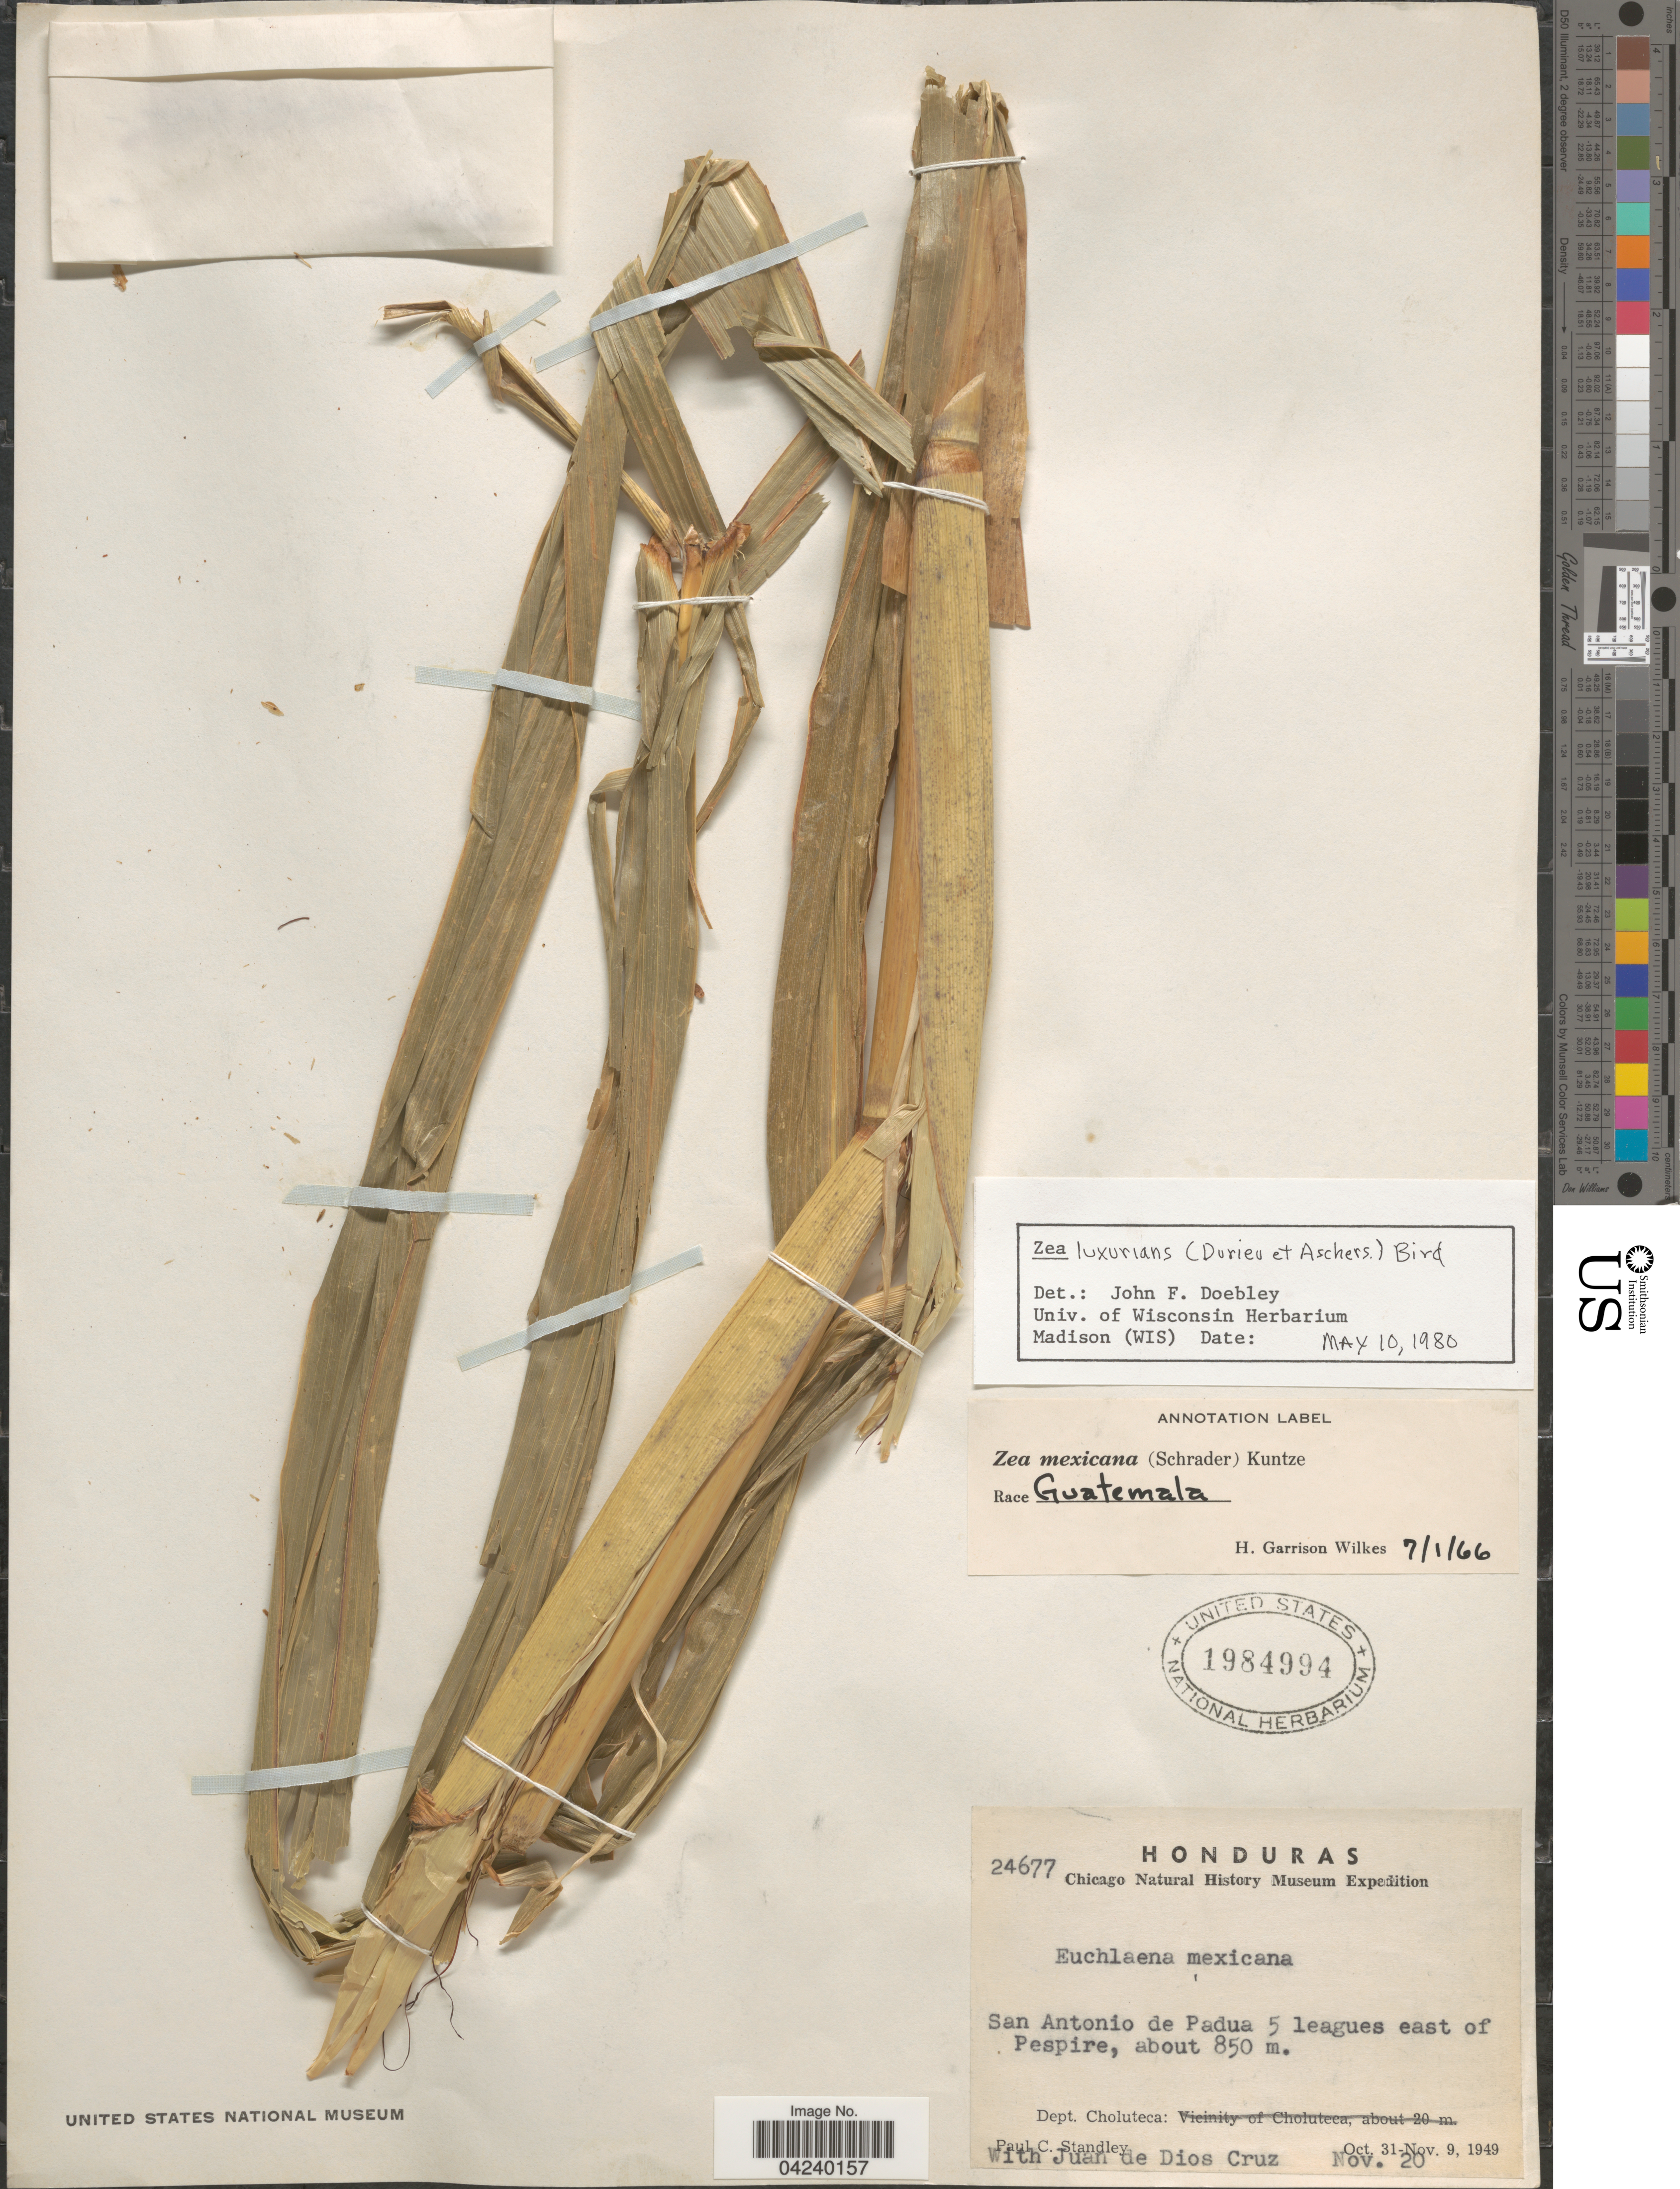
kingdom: Plantae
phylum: Tracheophyta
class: Liliopsida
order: Poales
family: Poaceae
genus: Zea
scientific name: Zea luxurians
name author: (Durieu & Asch.) R.M. Bird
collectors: P. C. Standley & J. De Dios Cruz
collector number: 24677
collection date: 1949-11-20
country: Honduras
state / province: Choluteca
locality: Chicago Natural History Museum Expedition. San Antonio de Padua 5 leagues east of Pespire. Dept. Choluteca.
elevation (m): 850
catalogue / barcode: US 1984994